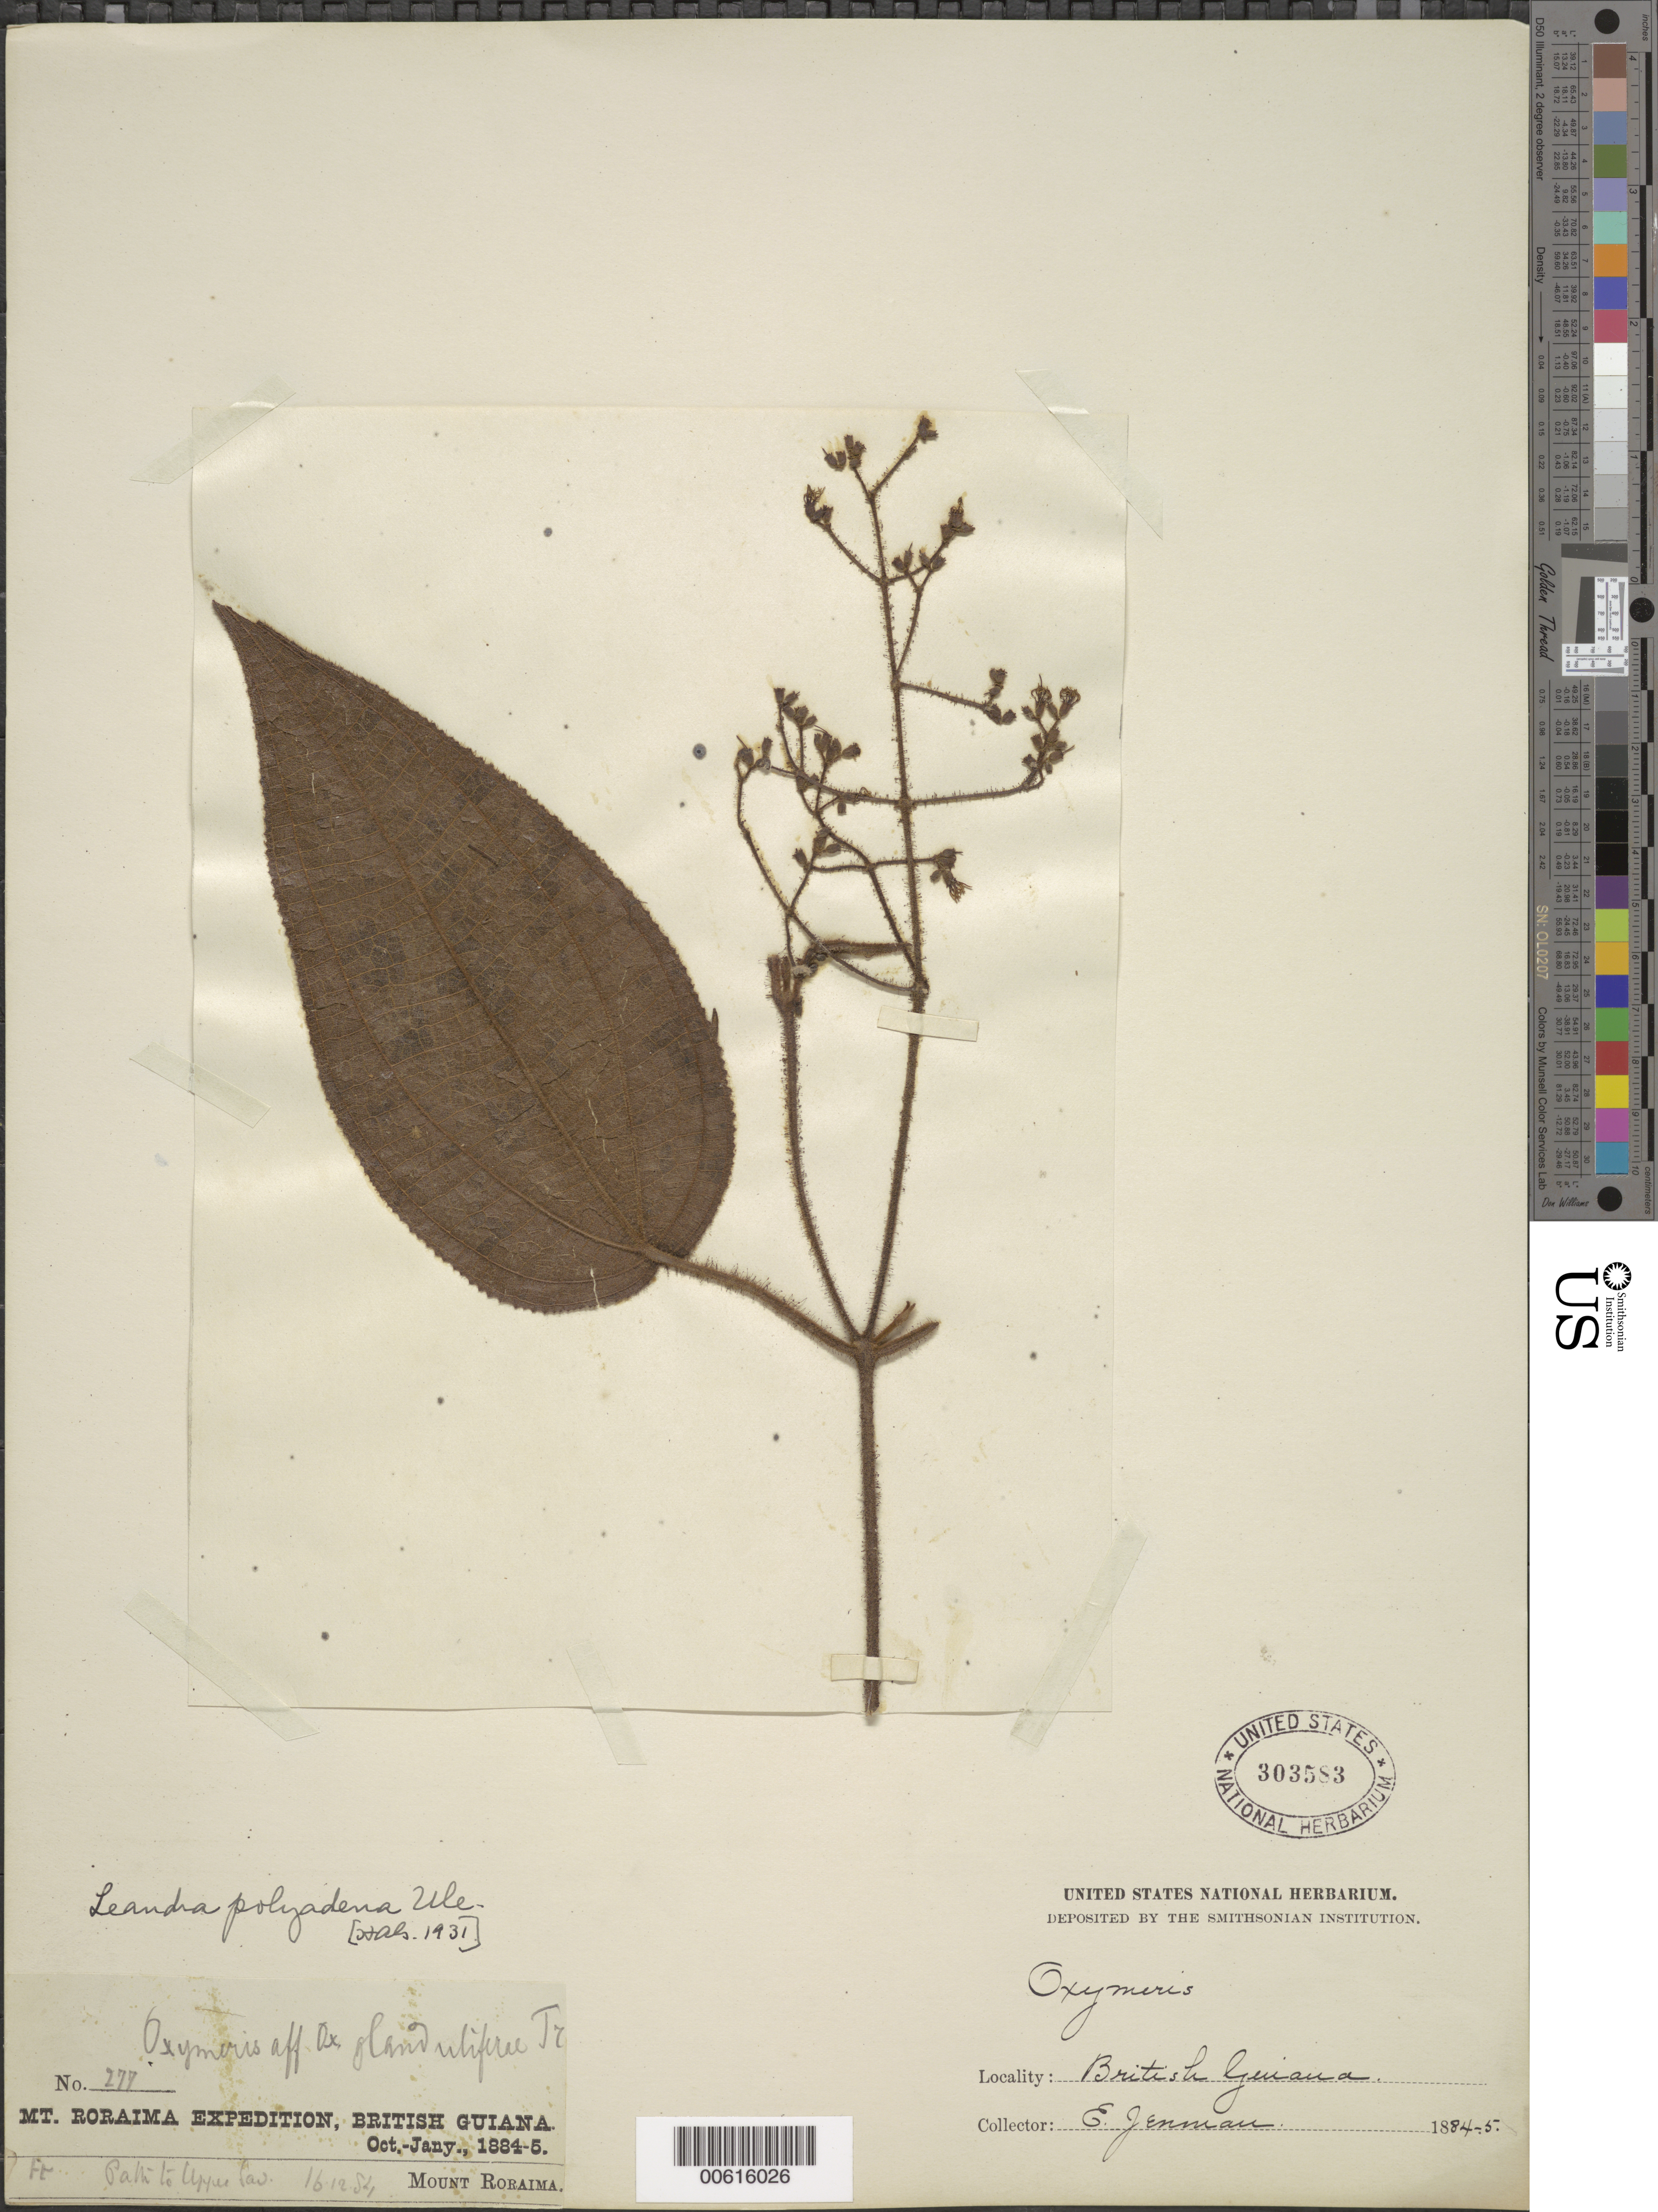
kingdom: Plantae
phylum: Tracheophyta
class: Magnoliopsida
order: Myrtales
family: Melastomataceae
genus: Leandra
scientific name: Leandra polyadena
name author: Ule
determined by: Gleason, H. A.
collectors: G. S. Jenman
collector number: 277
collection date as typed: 16 December 1884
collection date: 1884-12-16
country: Guyana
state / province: Cuyuni-Mazaruni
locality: Mt. Roraima, path to upper [?]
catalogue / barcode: US 303583